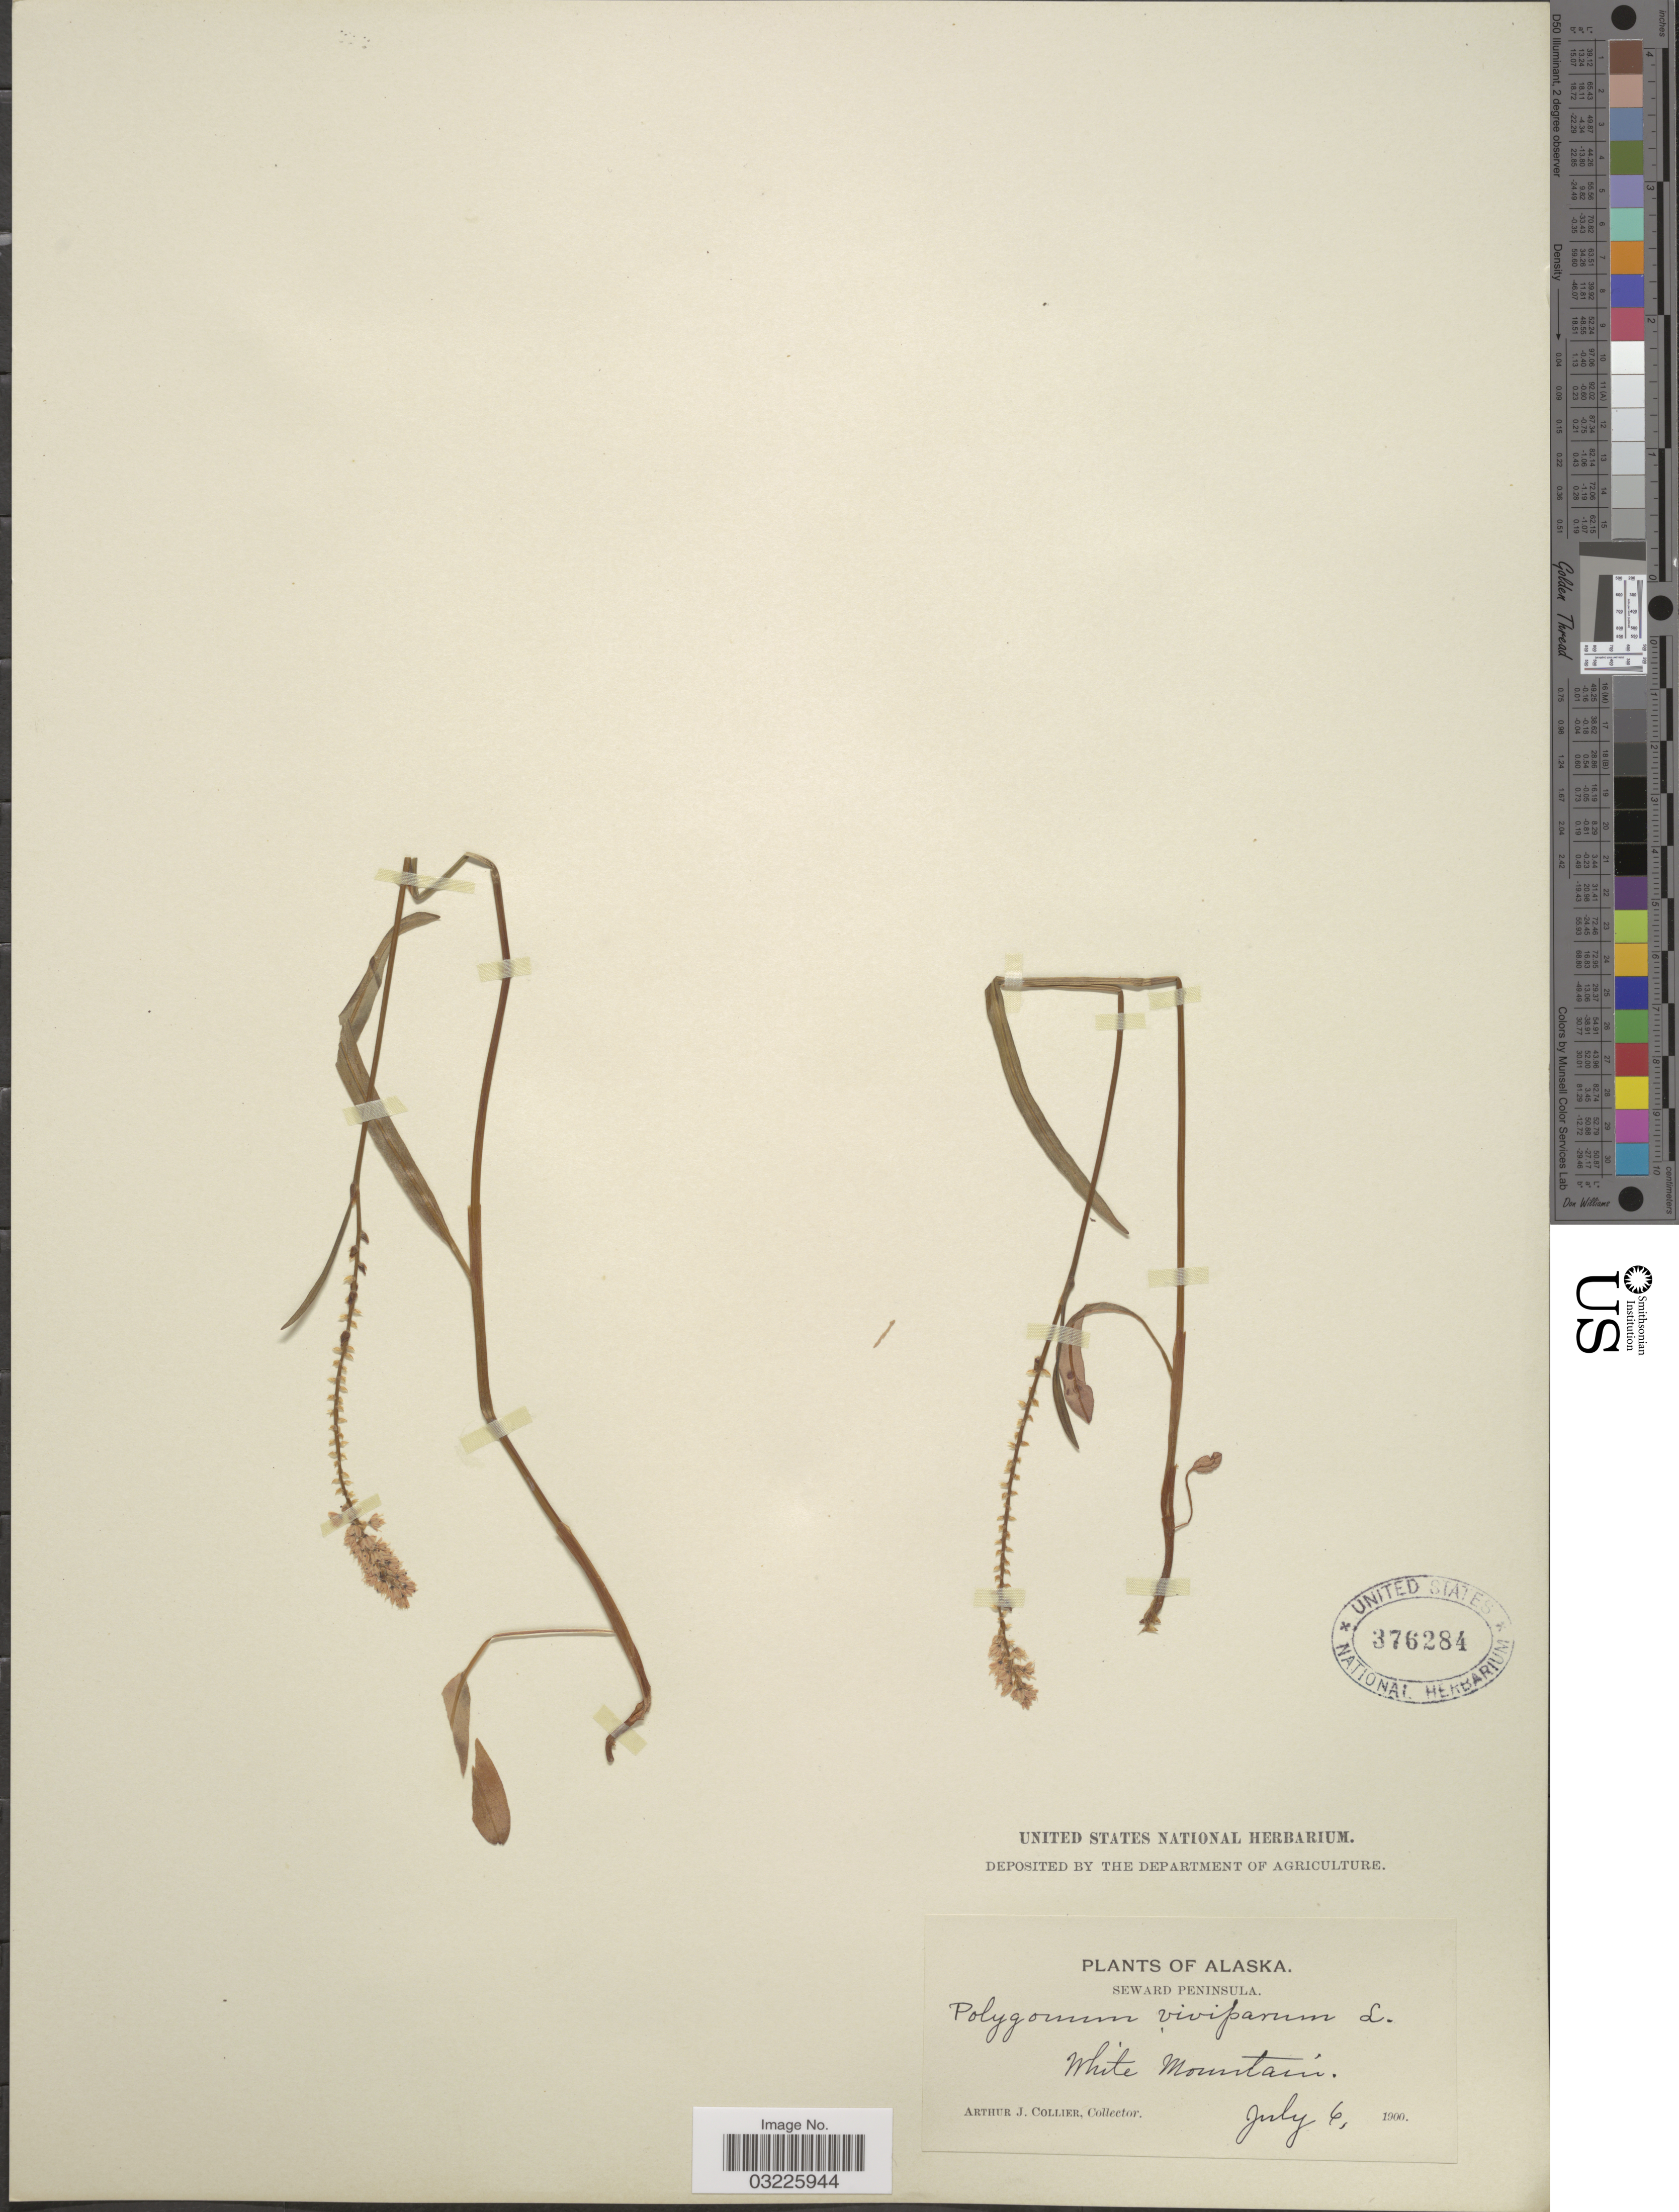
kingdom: Plantae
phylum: Tracheophyta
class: Magnoliopsida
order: Caryophyllales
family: Polygonaceae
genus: Bistorta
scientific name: Bistorta vivipara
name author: (L.) Delarbre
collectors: A. Collier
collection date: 1900-07-06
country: United States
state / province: Alaska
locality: Seward Peninsula. White Mountain.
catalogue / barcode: US 376284